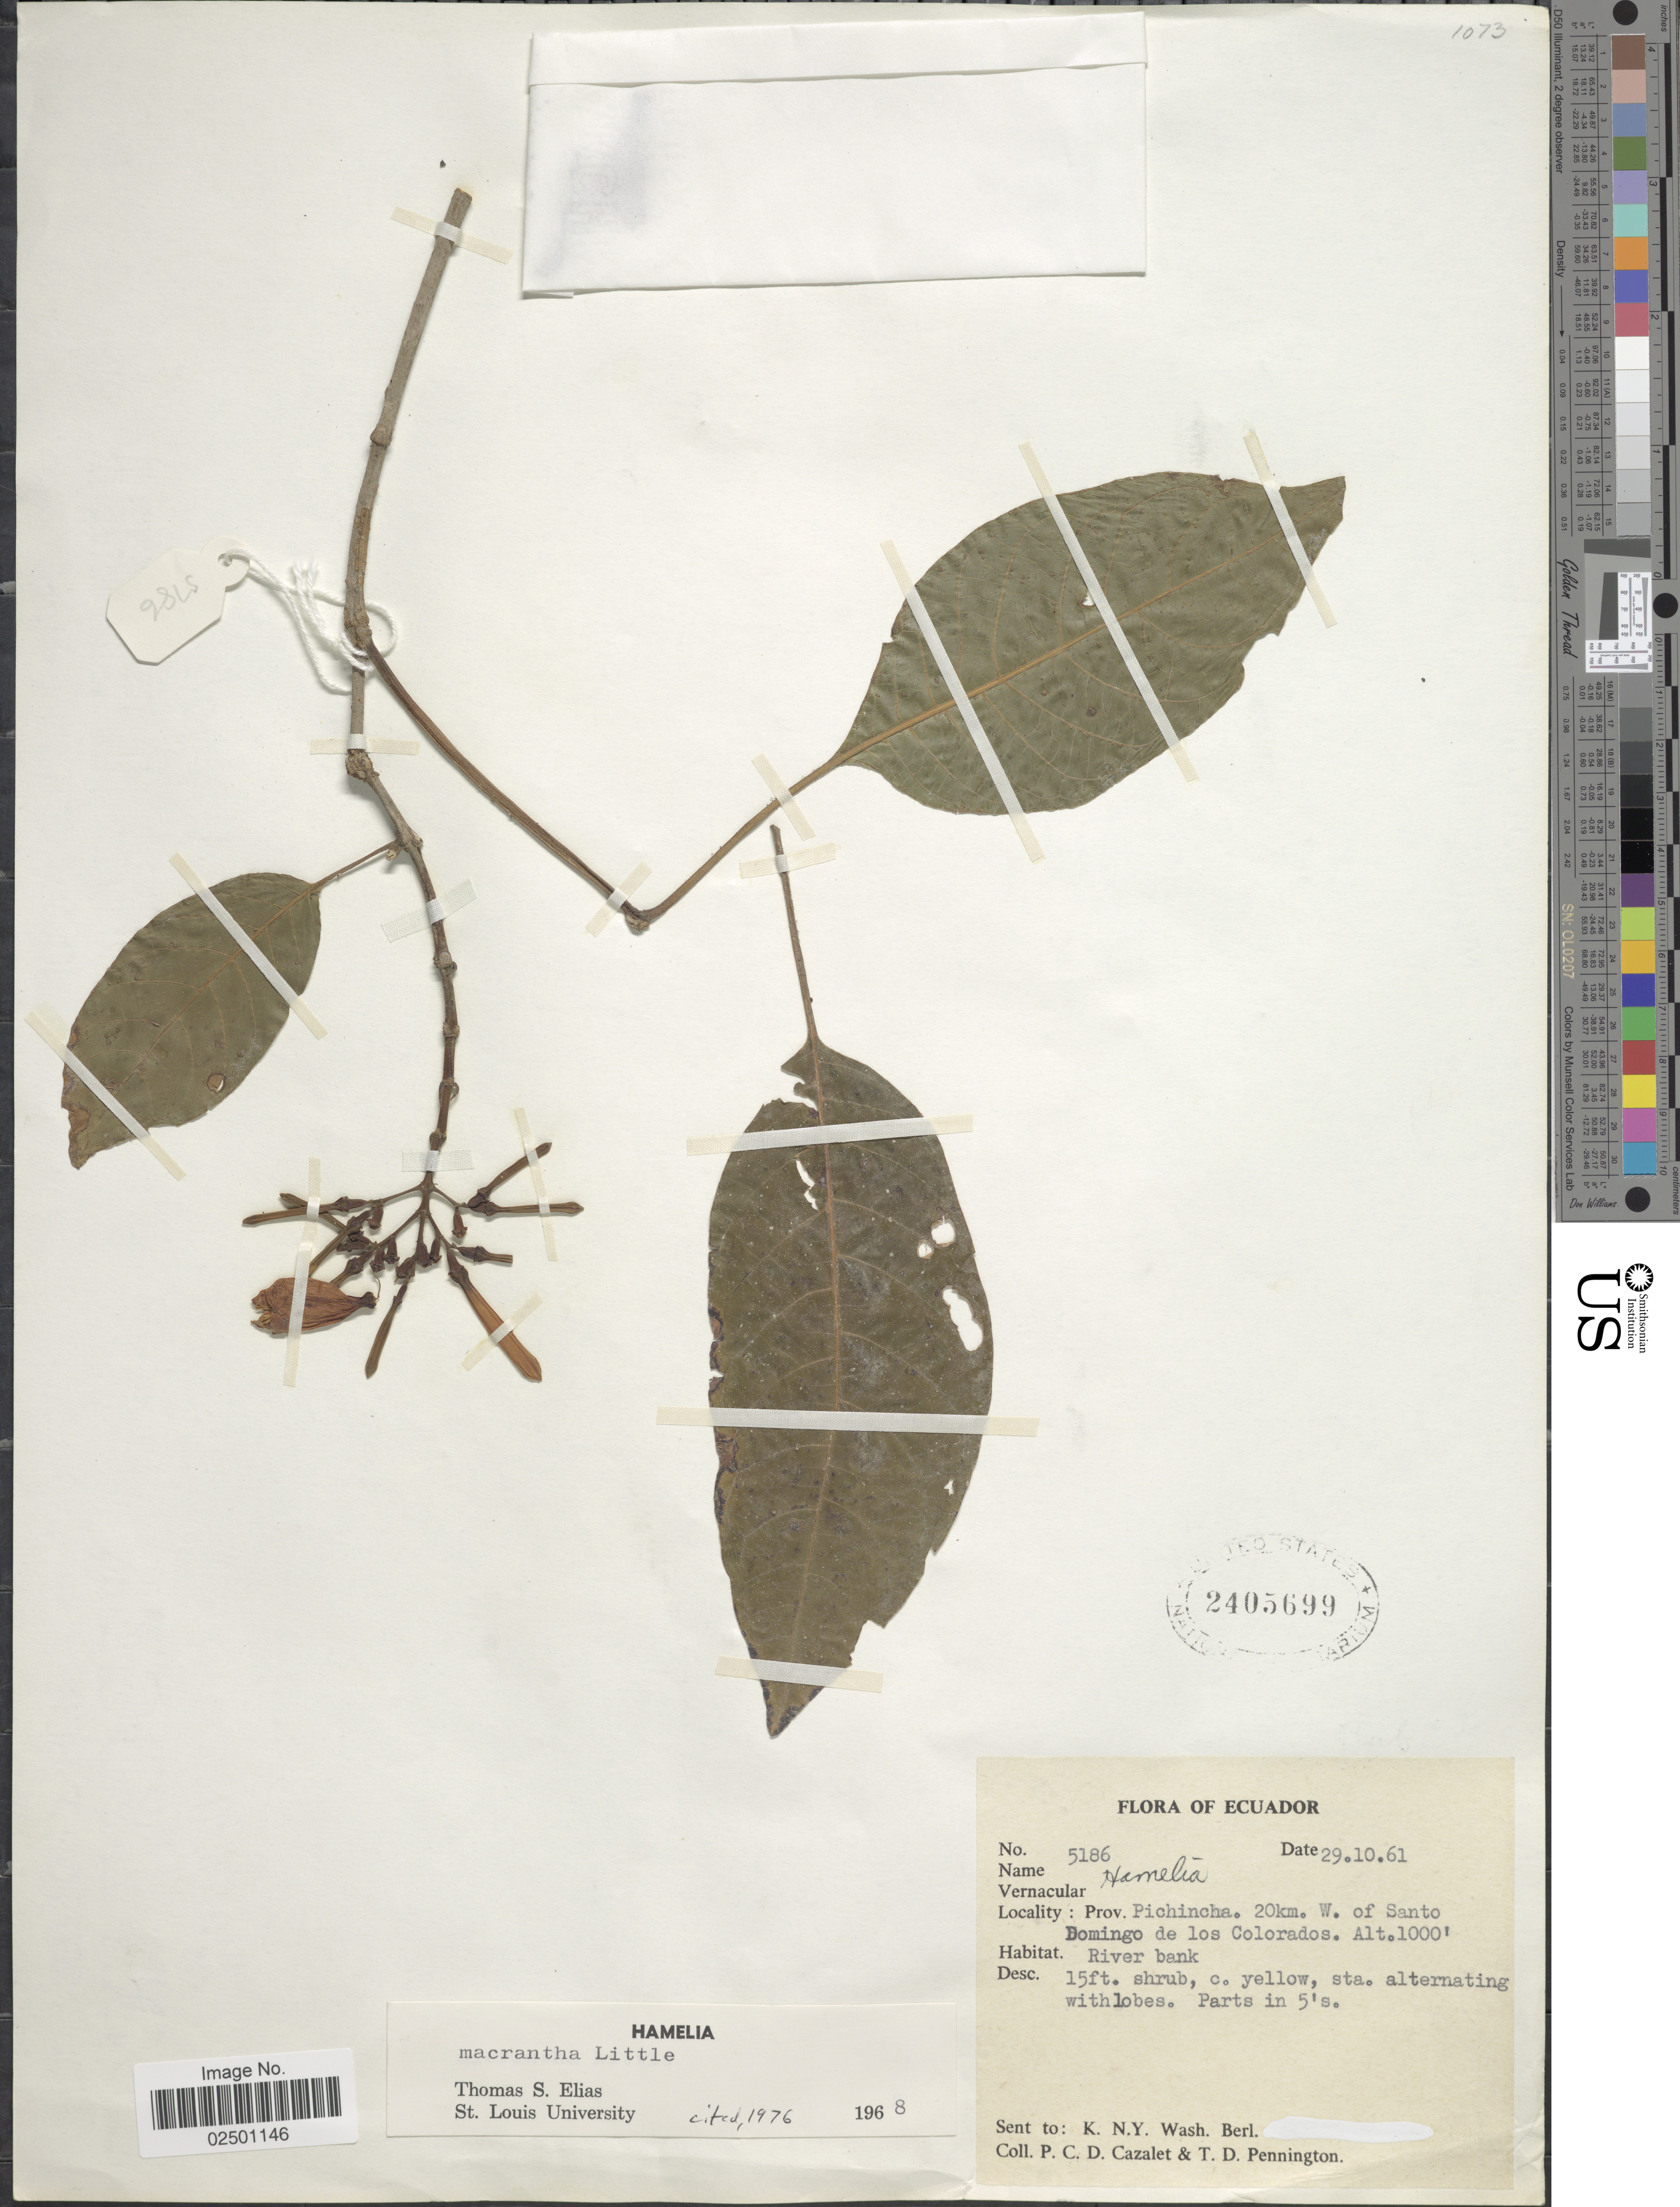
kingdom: Plantae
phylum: Tracheophyta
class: Magnoliopsida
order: Gentianales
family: Rubiaceae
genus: Hamelia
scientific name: Hamelia macrantha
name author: Little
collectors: P. C. D. Cazalet & T. D. Pennington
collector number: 5186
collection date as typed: Transcribed d/m/y: 29/10/61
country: Ecuador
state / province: Pichincha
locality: Prov. Pichincha. 20km. W. of Snato Domingo de los Colorados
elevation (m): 305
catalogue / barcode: US 2405699